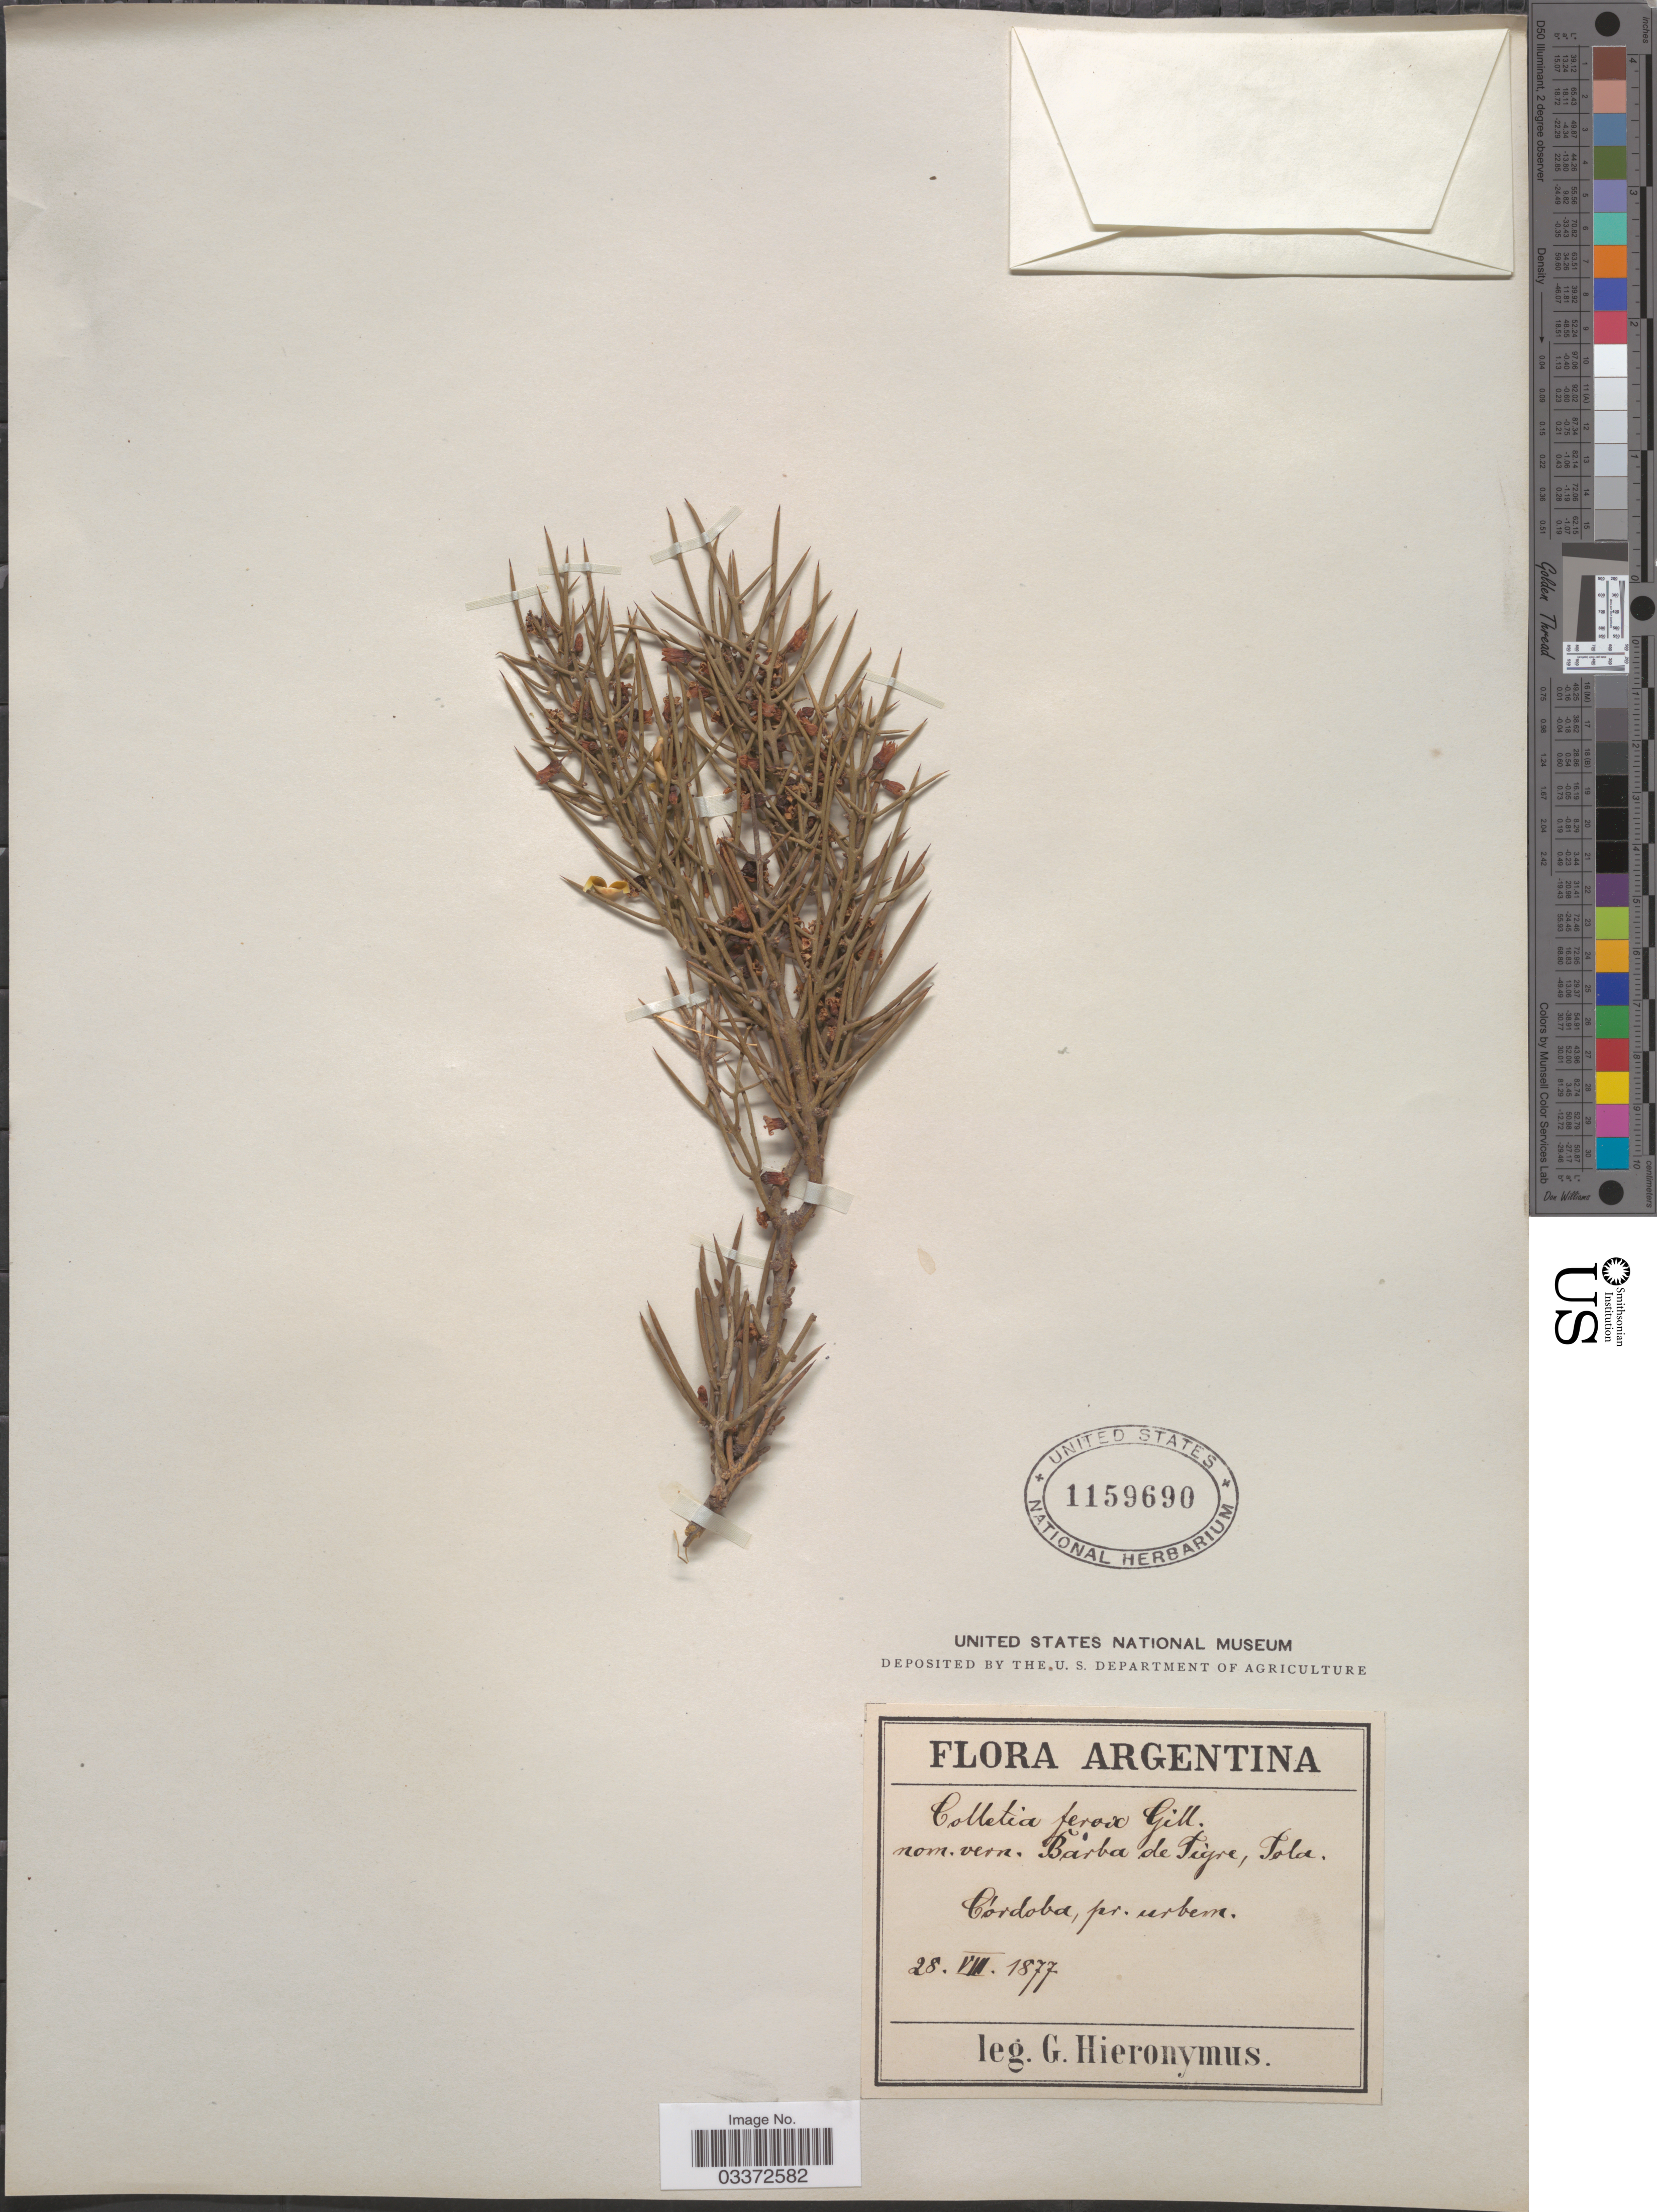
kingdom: Plantae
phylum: Tracheophyta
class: Magnoliopsida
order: Rosales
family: Rhamnaceae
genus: Colletia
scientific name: Colletia ferox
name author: Gillies & Hook.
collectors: G. H. Hieronymus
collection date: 1877-08-28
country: Argentina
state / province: Cordoba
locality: Pr. urbem.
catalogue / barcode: US 1159690